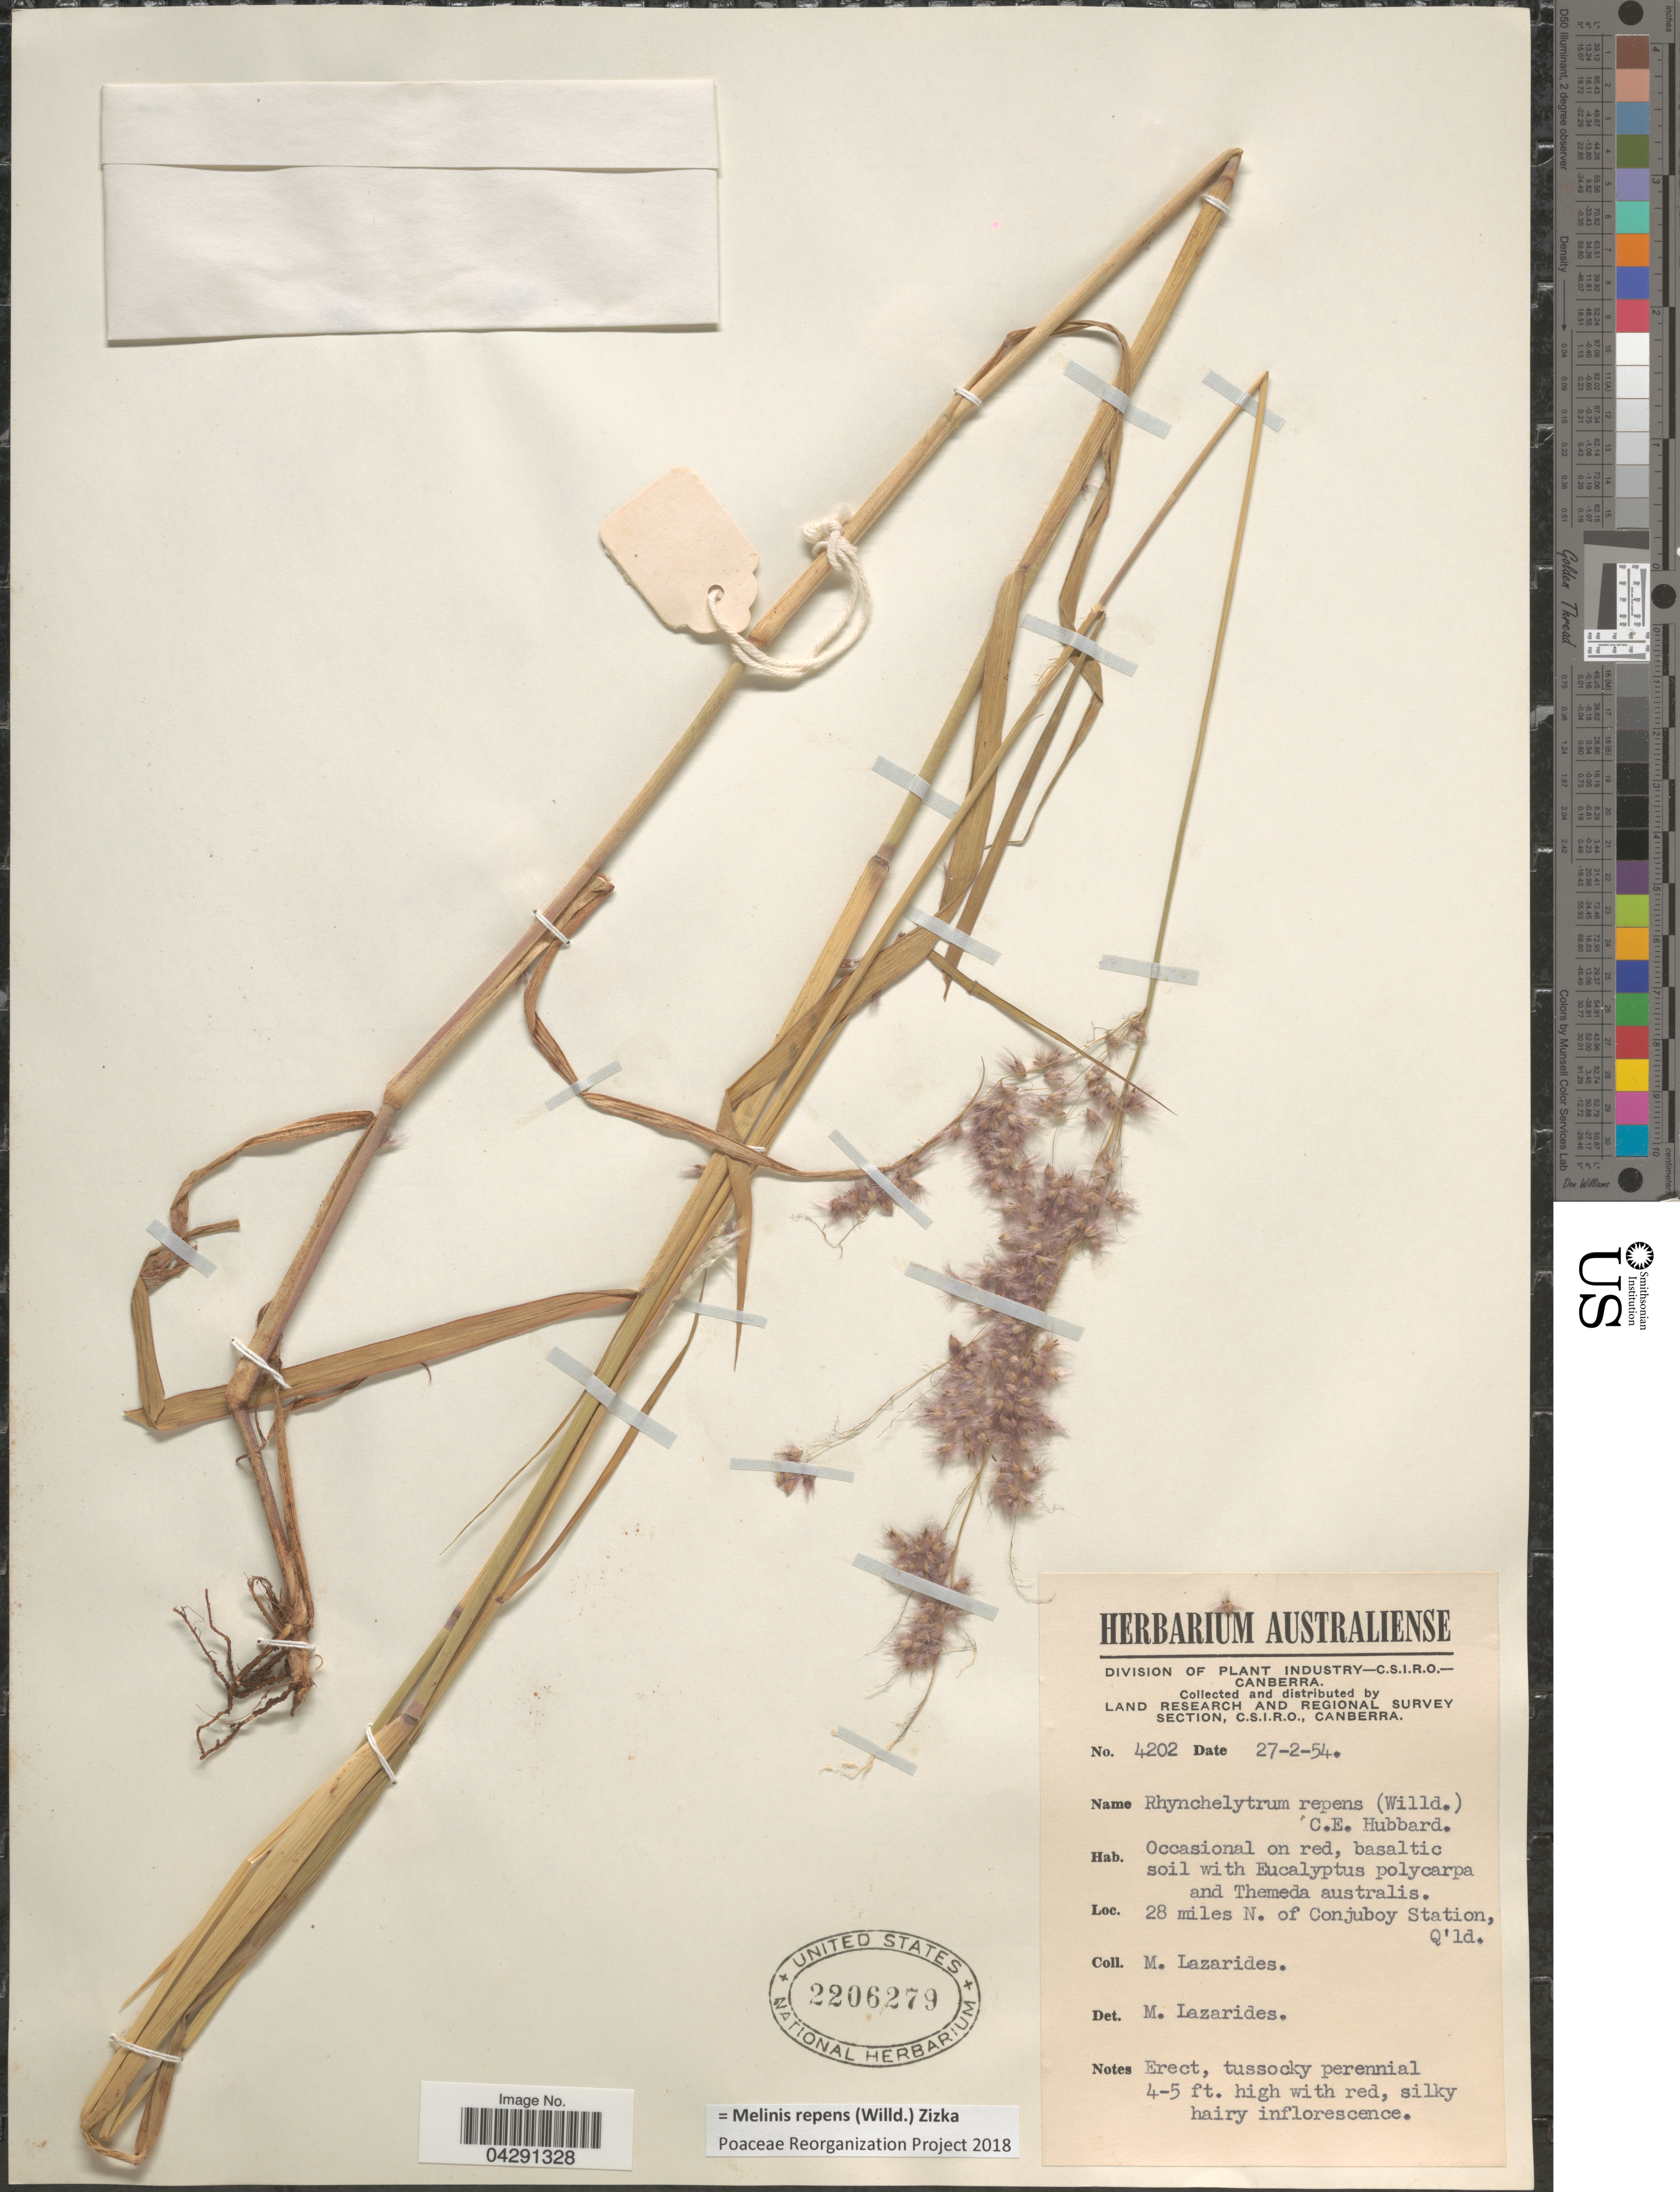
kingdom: Plantae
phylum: Tracheophyta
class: Liliopsida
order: Poales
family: Poaceae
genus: Melinis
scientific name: Melinis repens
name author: (Willd.) Zizka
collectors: M. Lazarides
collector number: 4202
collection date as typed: Transcribed d/m/y: 27/2/54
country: Australia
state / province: Queensland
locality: Occasional on red, basaltic soil. 28 miles N. of Conjuboy Station, Q'ld. Land Research and Regional Survey Section, C.S.I.R.O.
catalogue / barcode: US 2206279